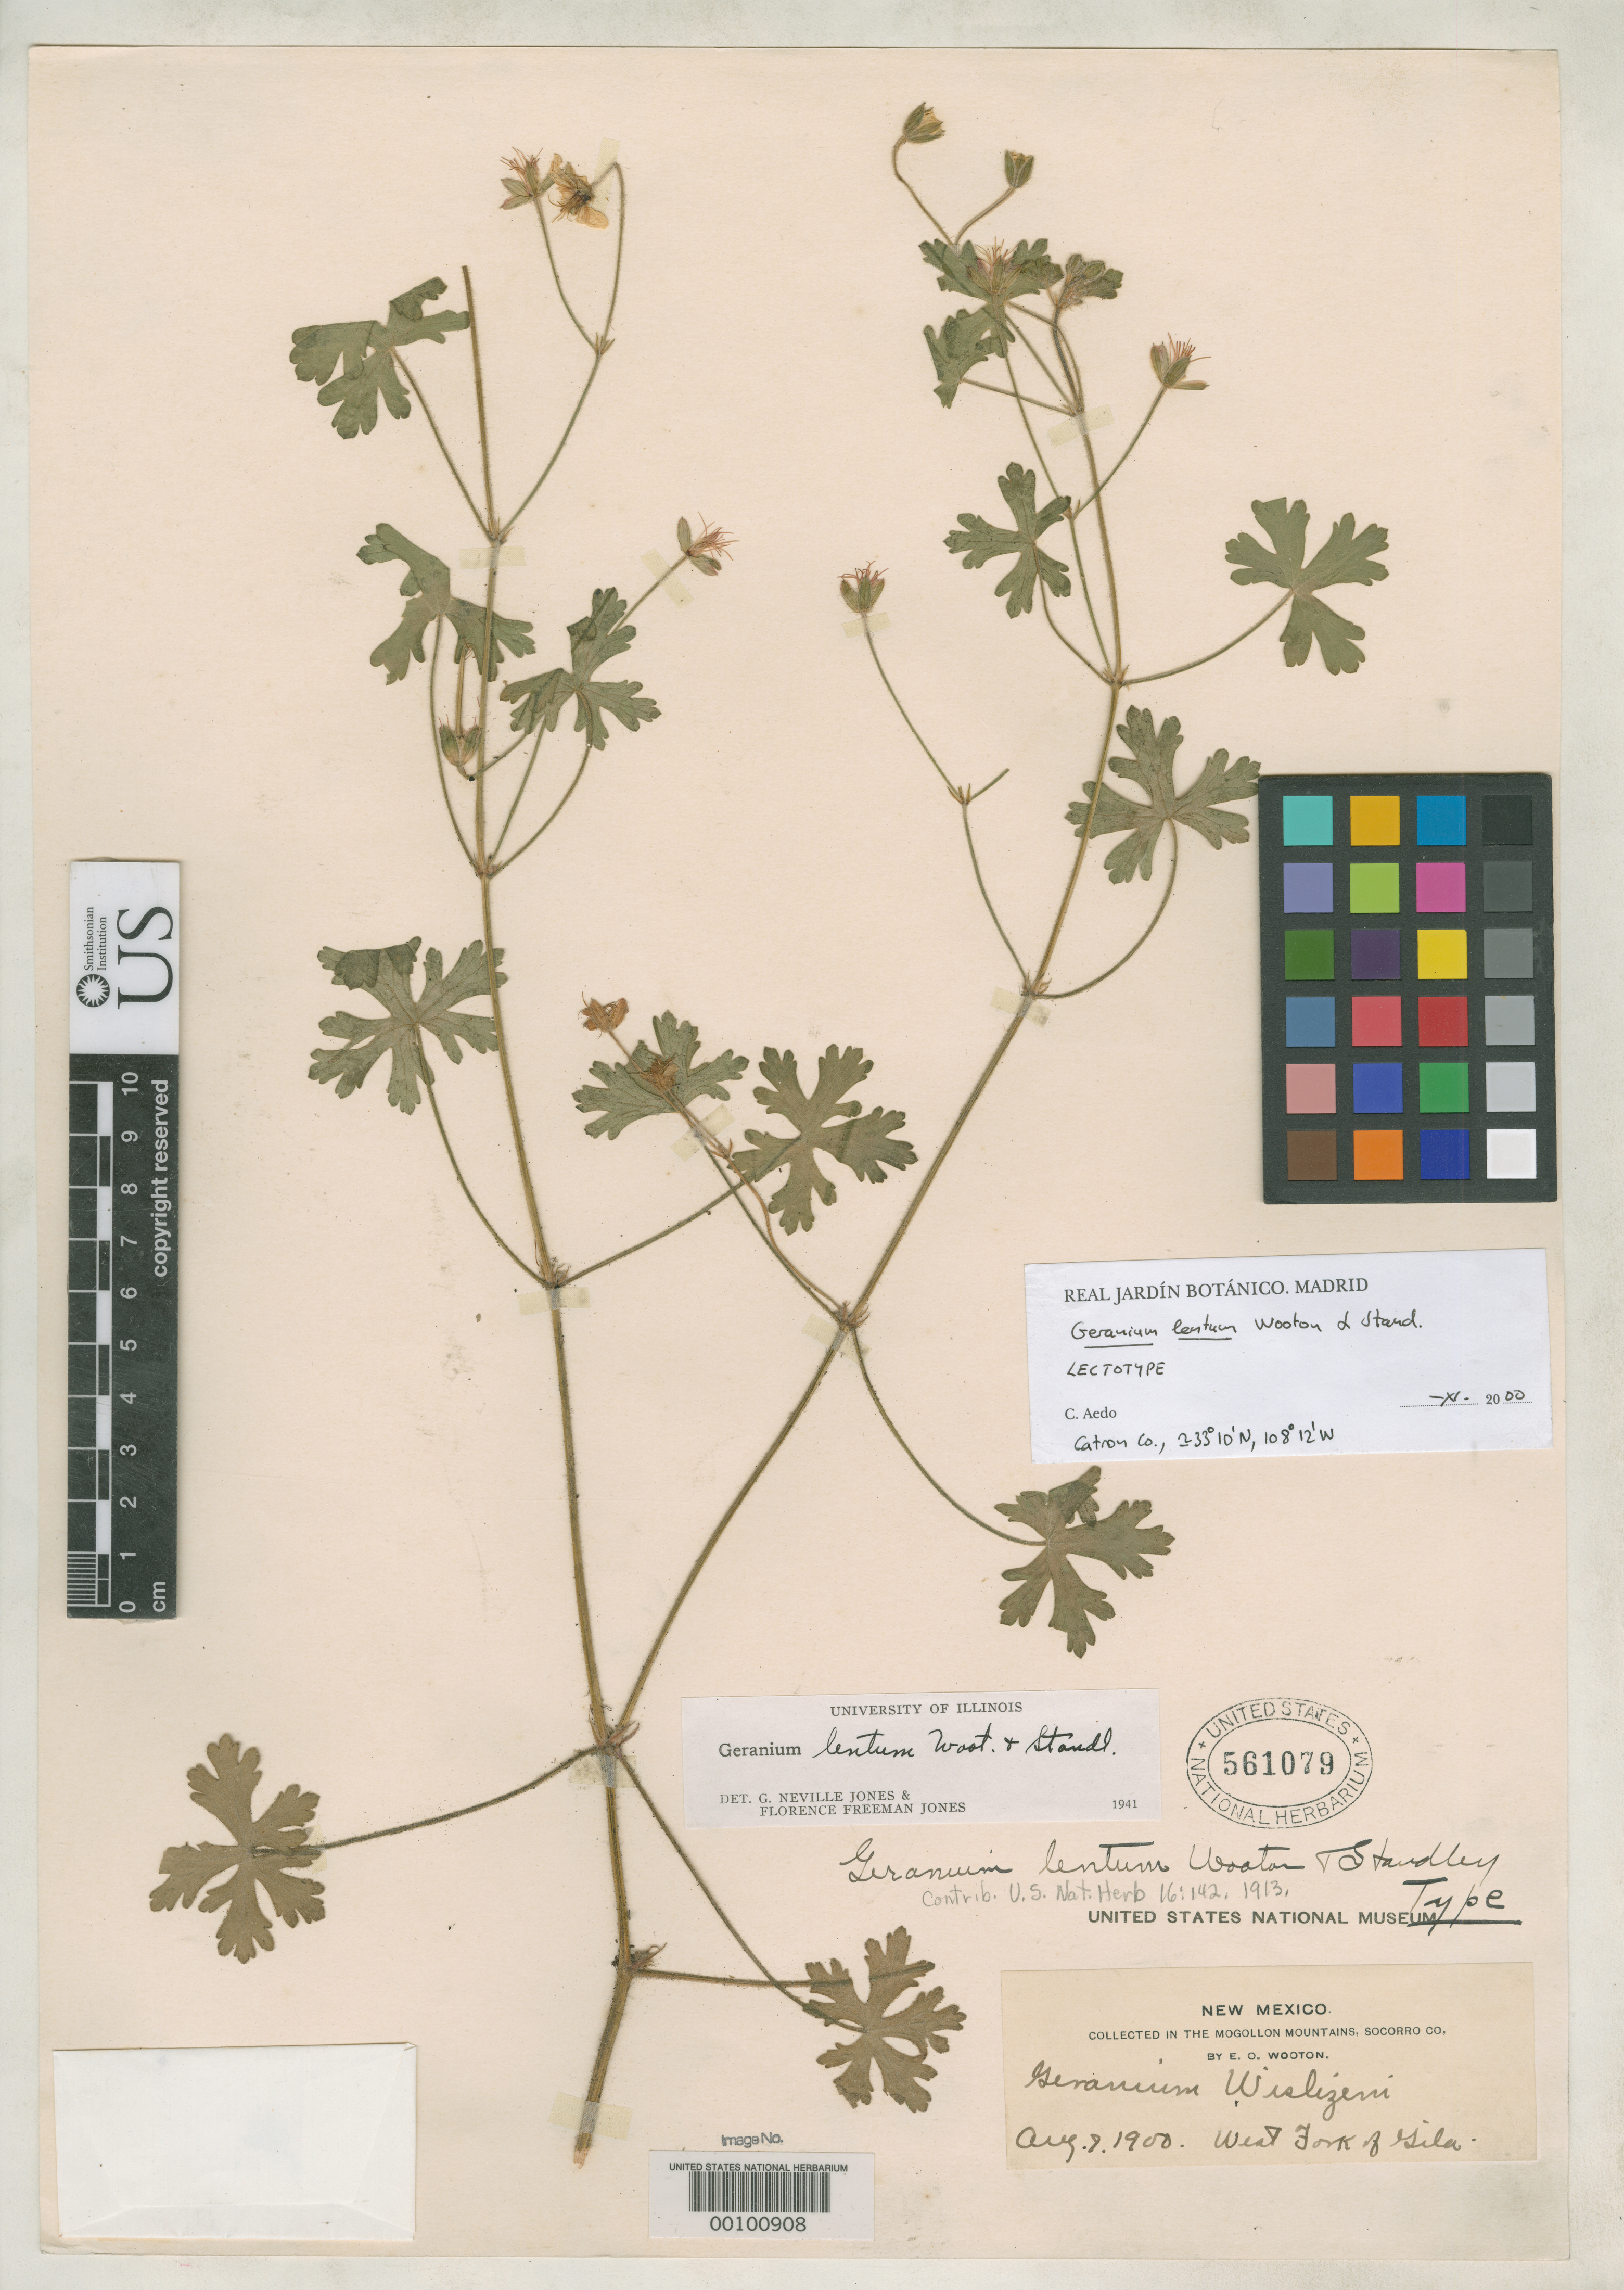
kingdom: Plantae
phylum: Tracheophyta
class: Magnoliopsida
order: Geraniales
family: Geraniaceae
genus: Geranium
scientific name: Geranium lentum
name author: Wooton & Standl.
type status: Holotype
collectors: E. O. Wooton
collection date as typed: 07 Aug 1900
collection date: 1900-08-07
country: United States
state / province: New Mexico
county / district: Catron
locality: West fork of the Gila.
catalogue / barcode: US 561079